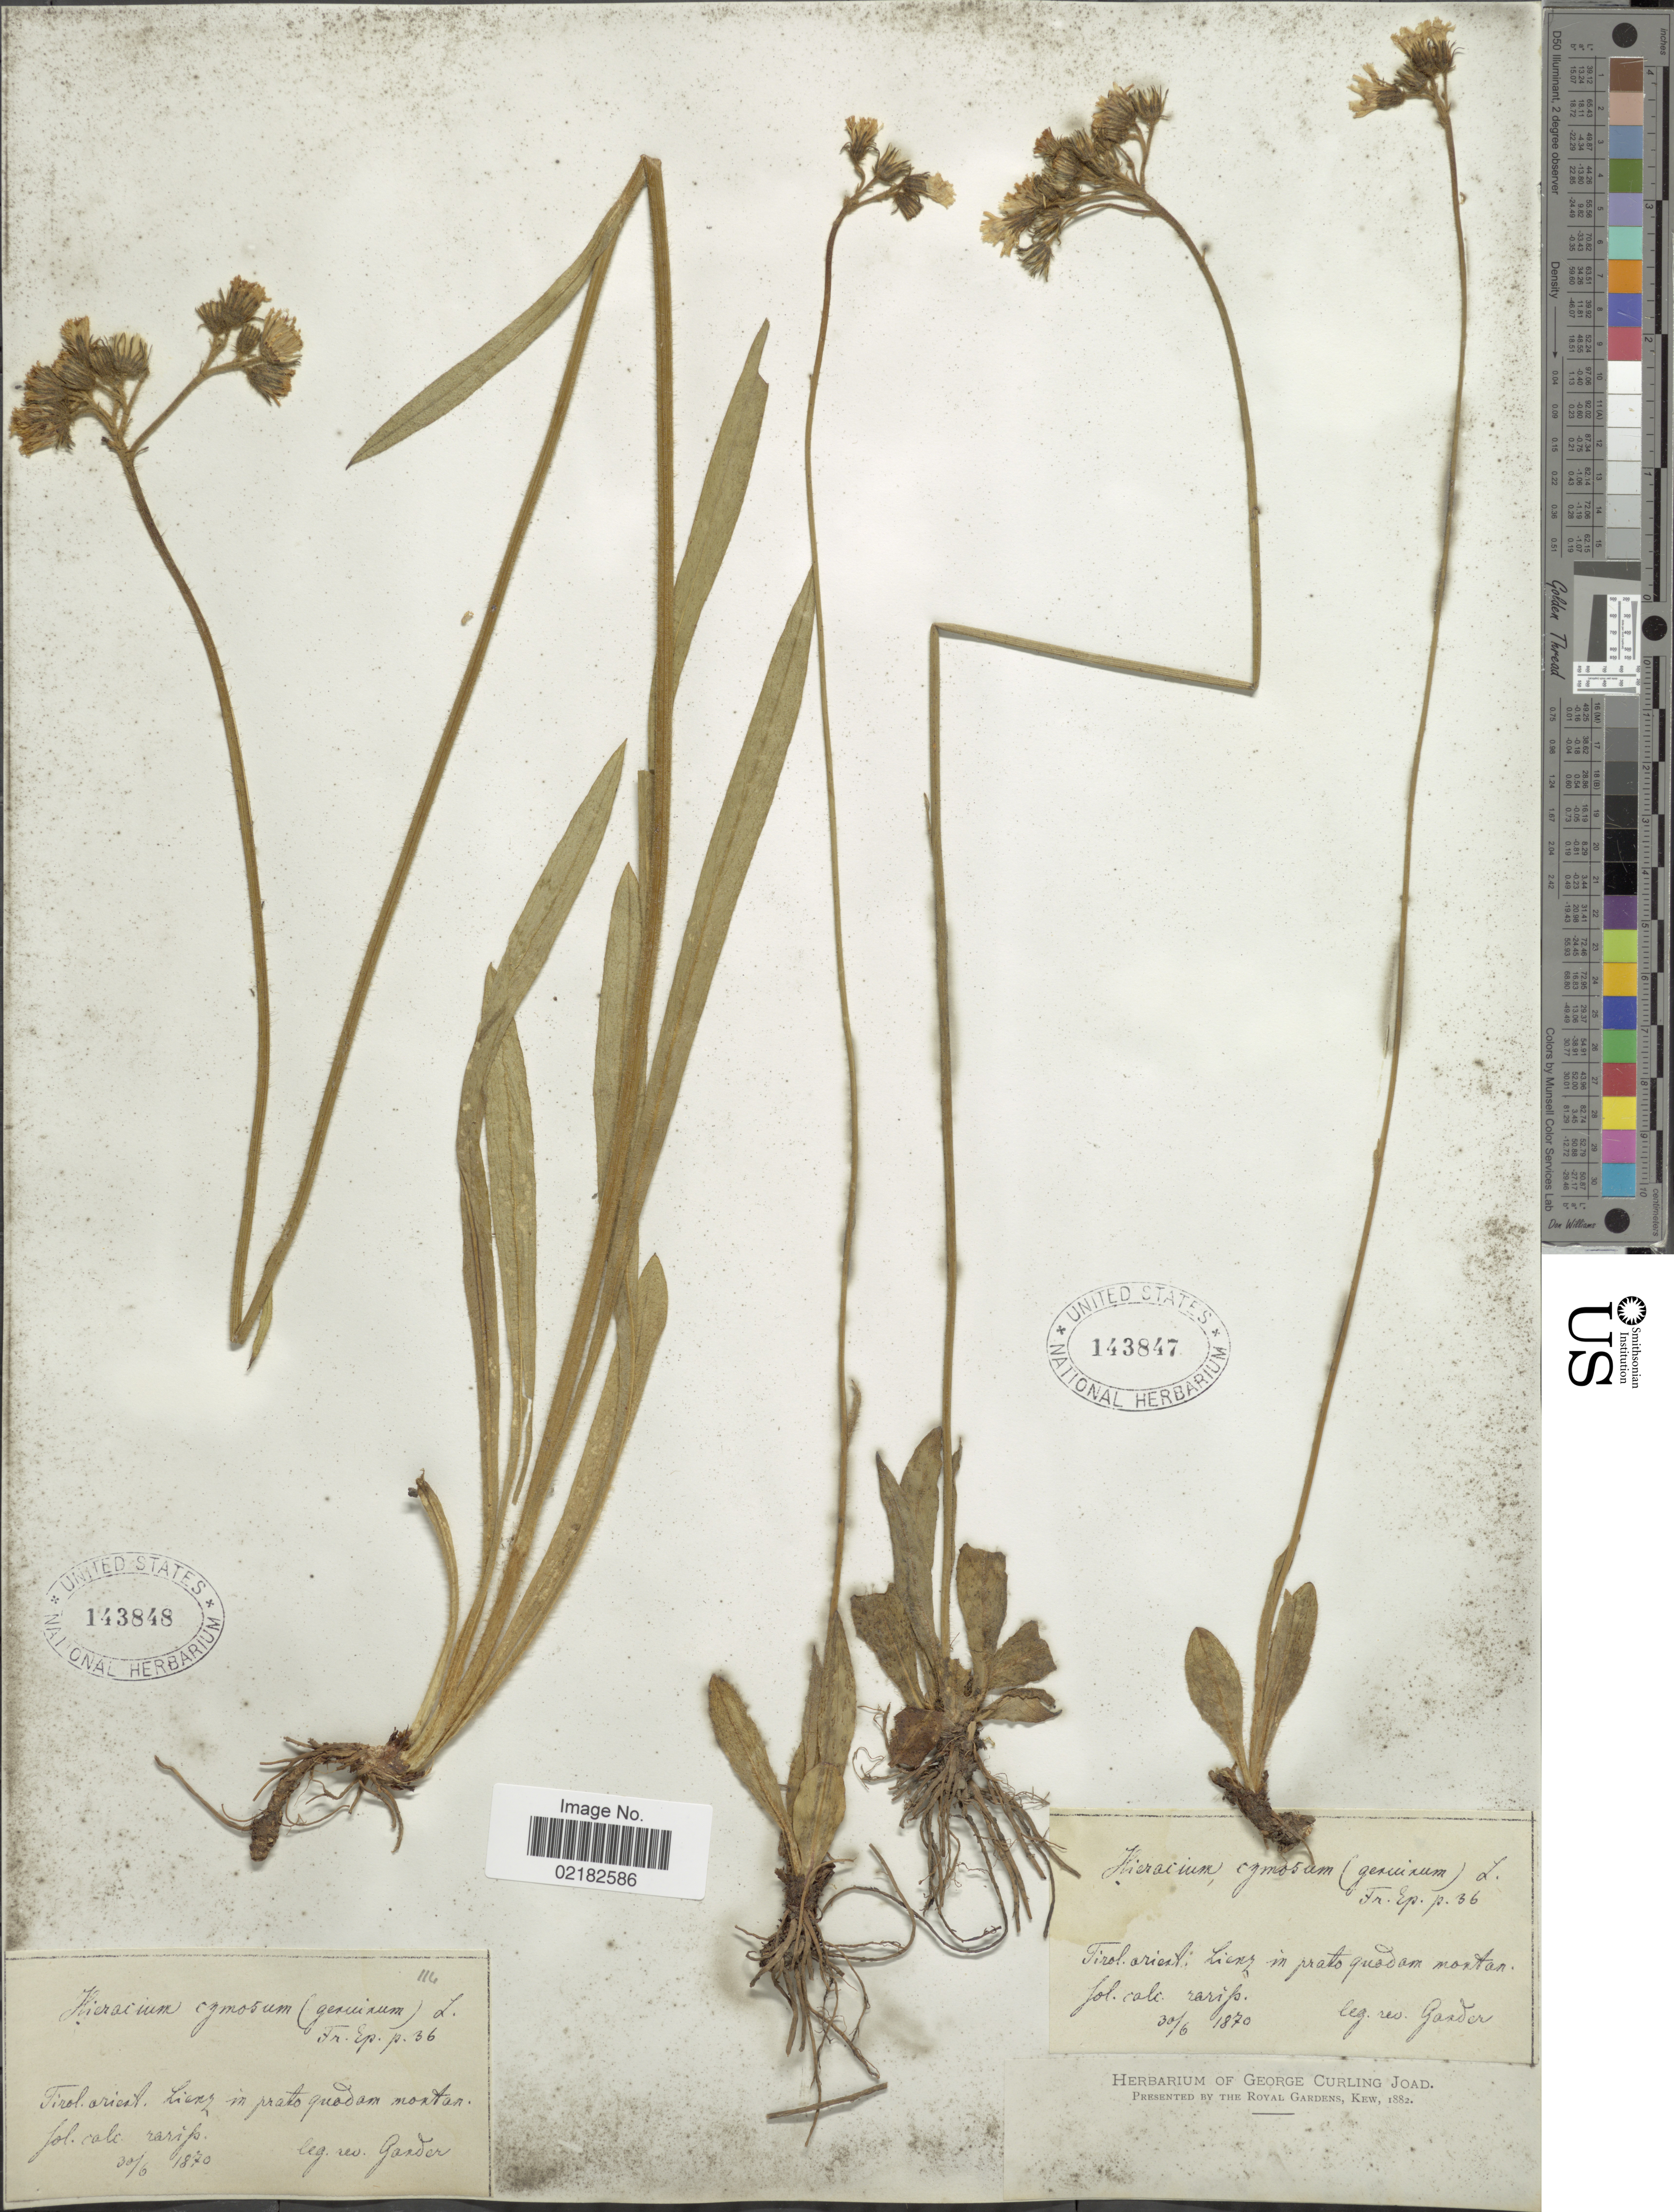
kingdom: Plantae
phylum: Tracheophyta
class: Magnoliopsida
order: Asterales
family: Asteraceae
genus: Hieracium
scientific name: Hieracium cymosum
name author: L.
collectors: -- Gander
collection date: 1871-06-30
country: Austria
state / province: Tirol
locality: Tirol orient. Lienz in prato quadan mortan fol. calc.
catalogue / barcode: US 143848-2